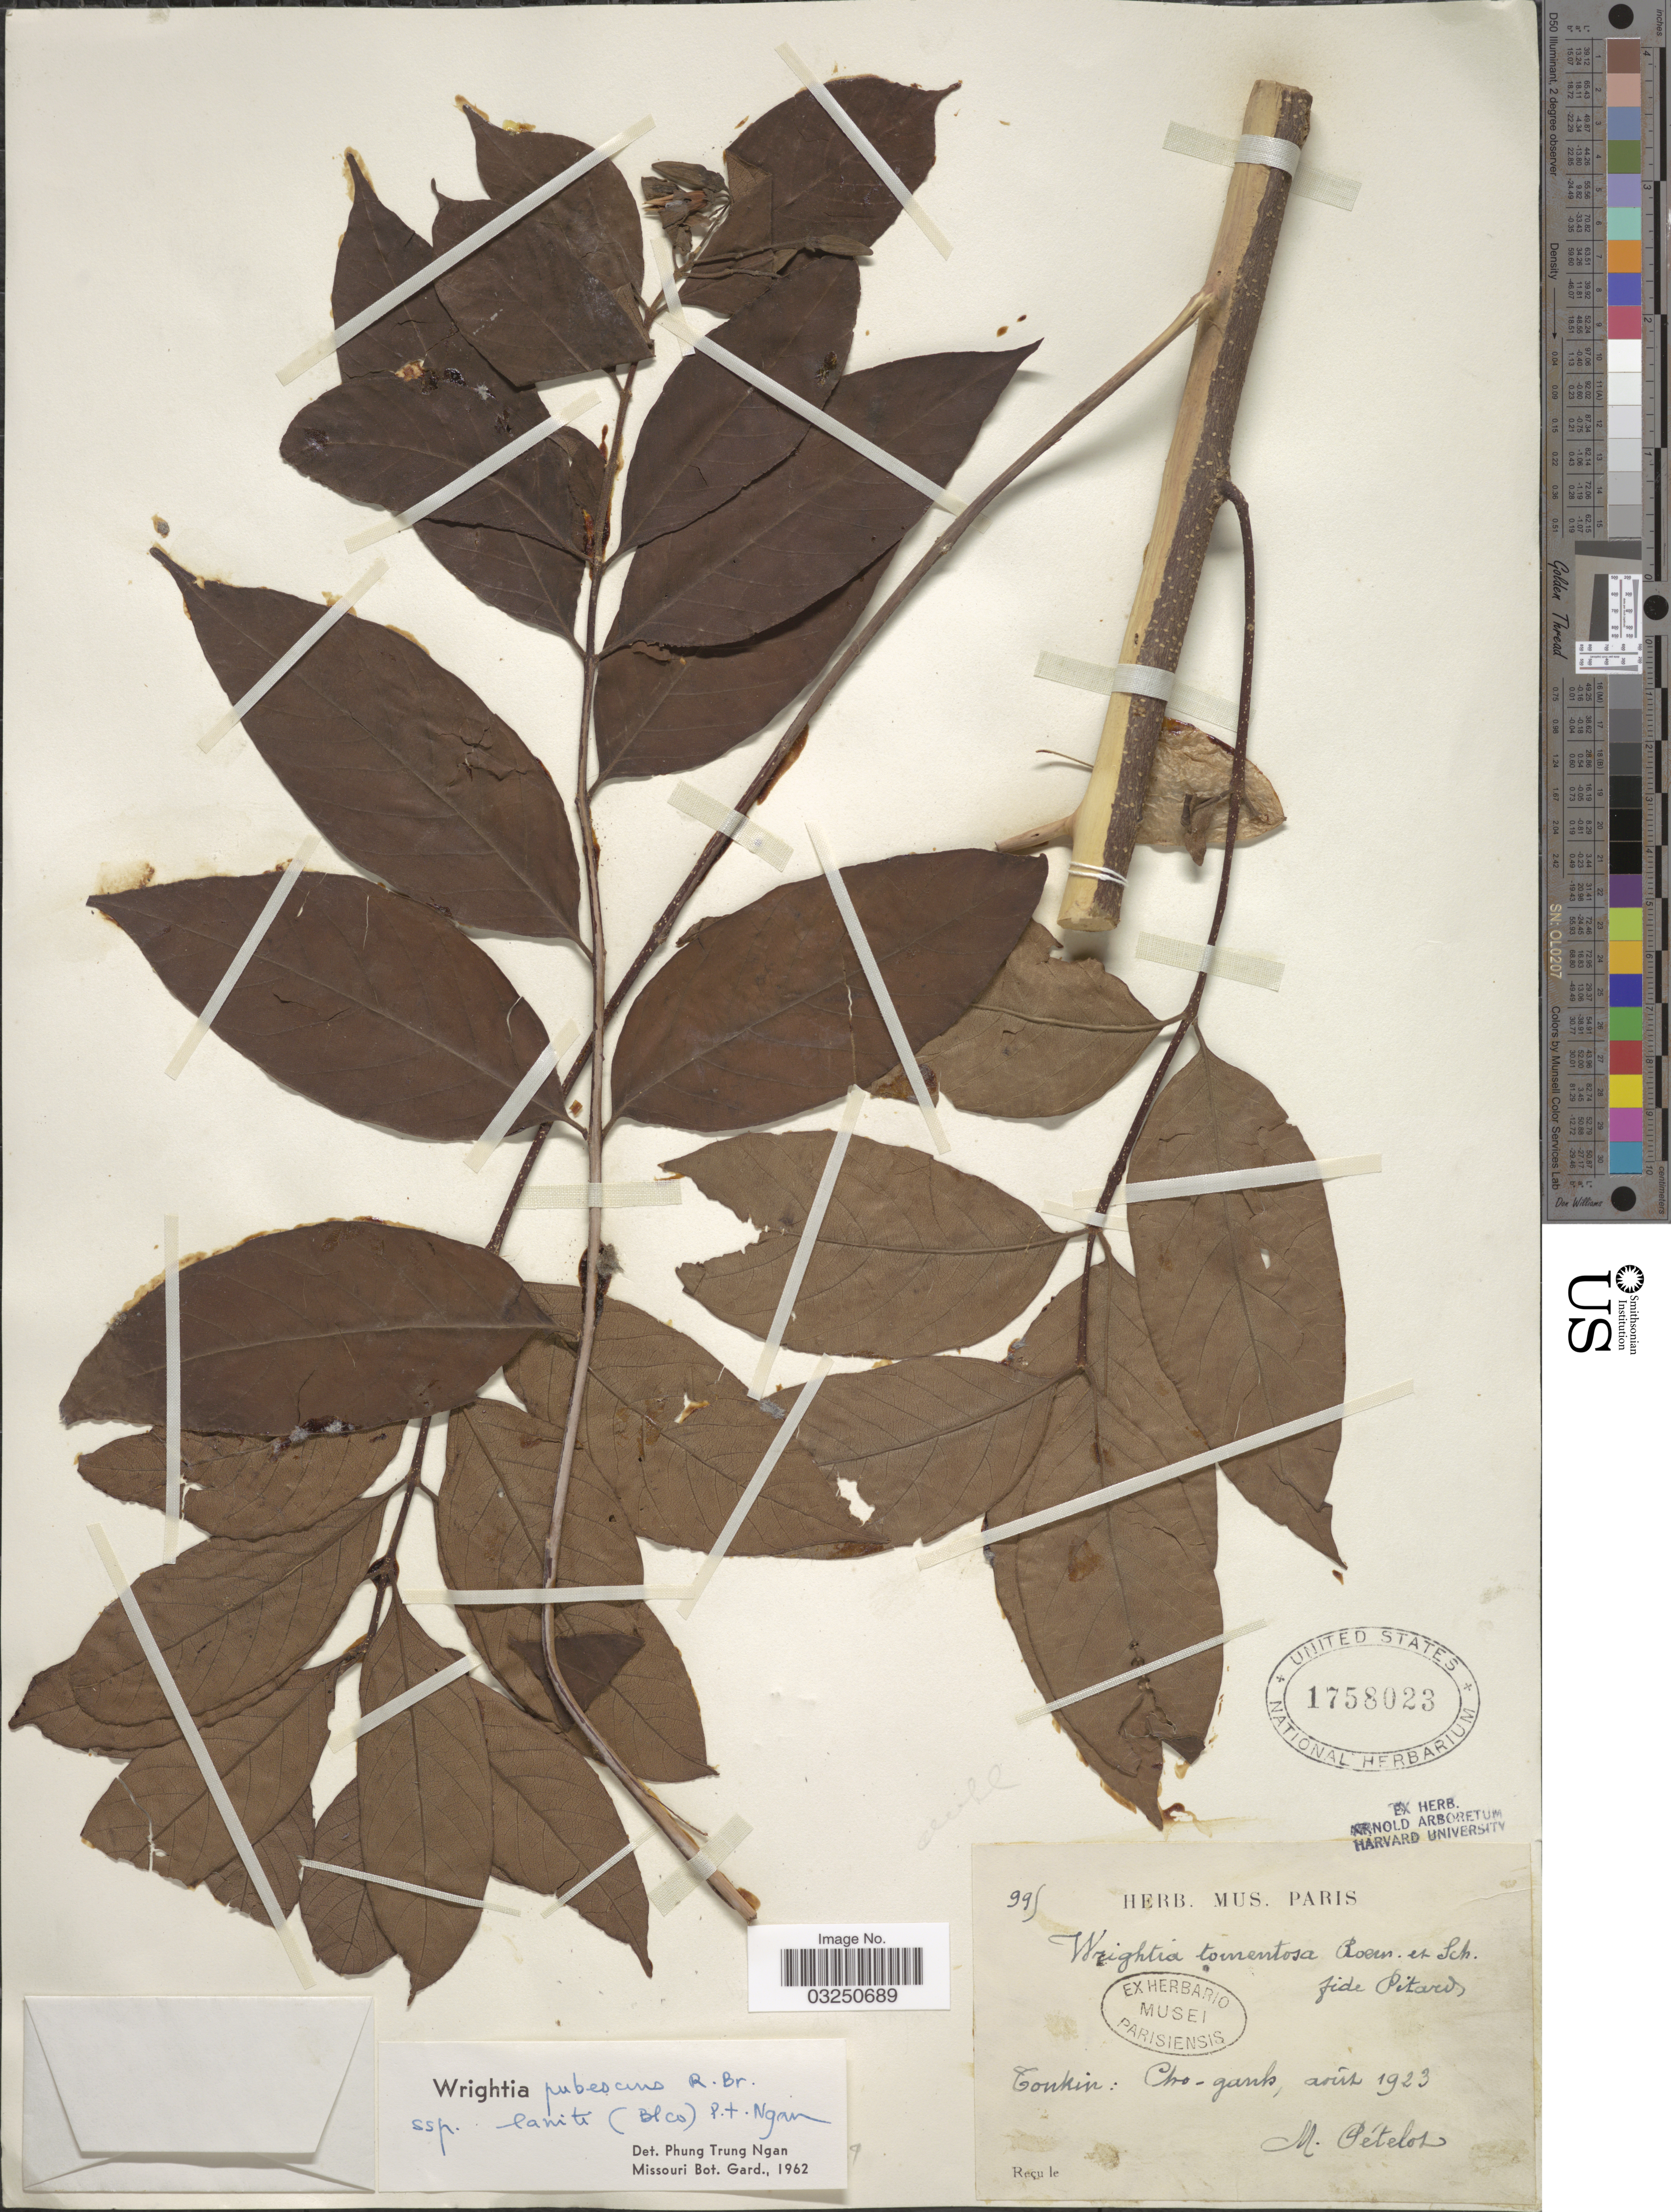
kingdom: Plantae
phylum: Tracheophyta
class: Magnoliopsida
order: Gentianales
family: Apocynaceae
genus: Wrightia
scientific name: Wrightia pubescens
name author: R. Br.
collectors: A. Petelot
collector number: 995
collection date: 1923-08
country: Vietnam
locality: Tonkin: Cho-ganh.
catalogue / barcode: US 1758023